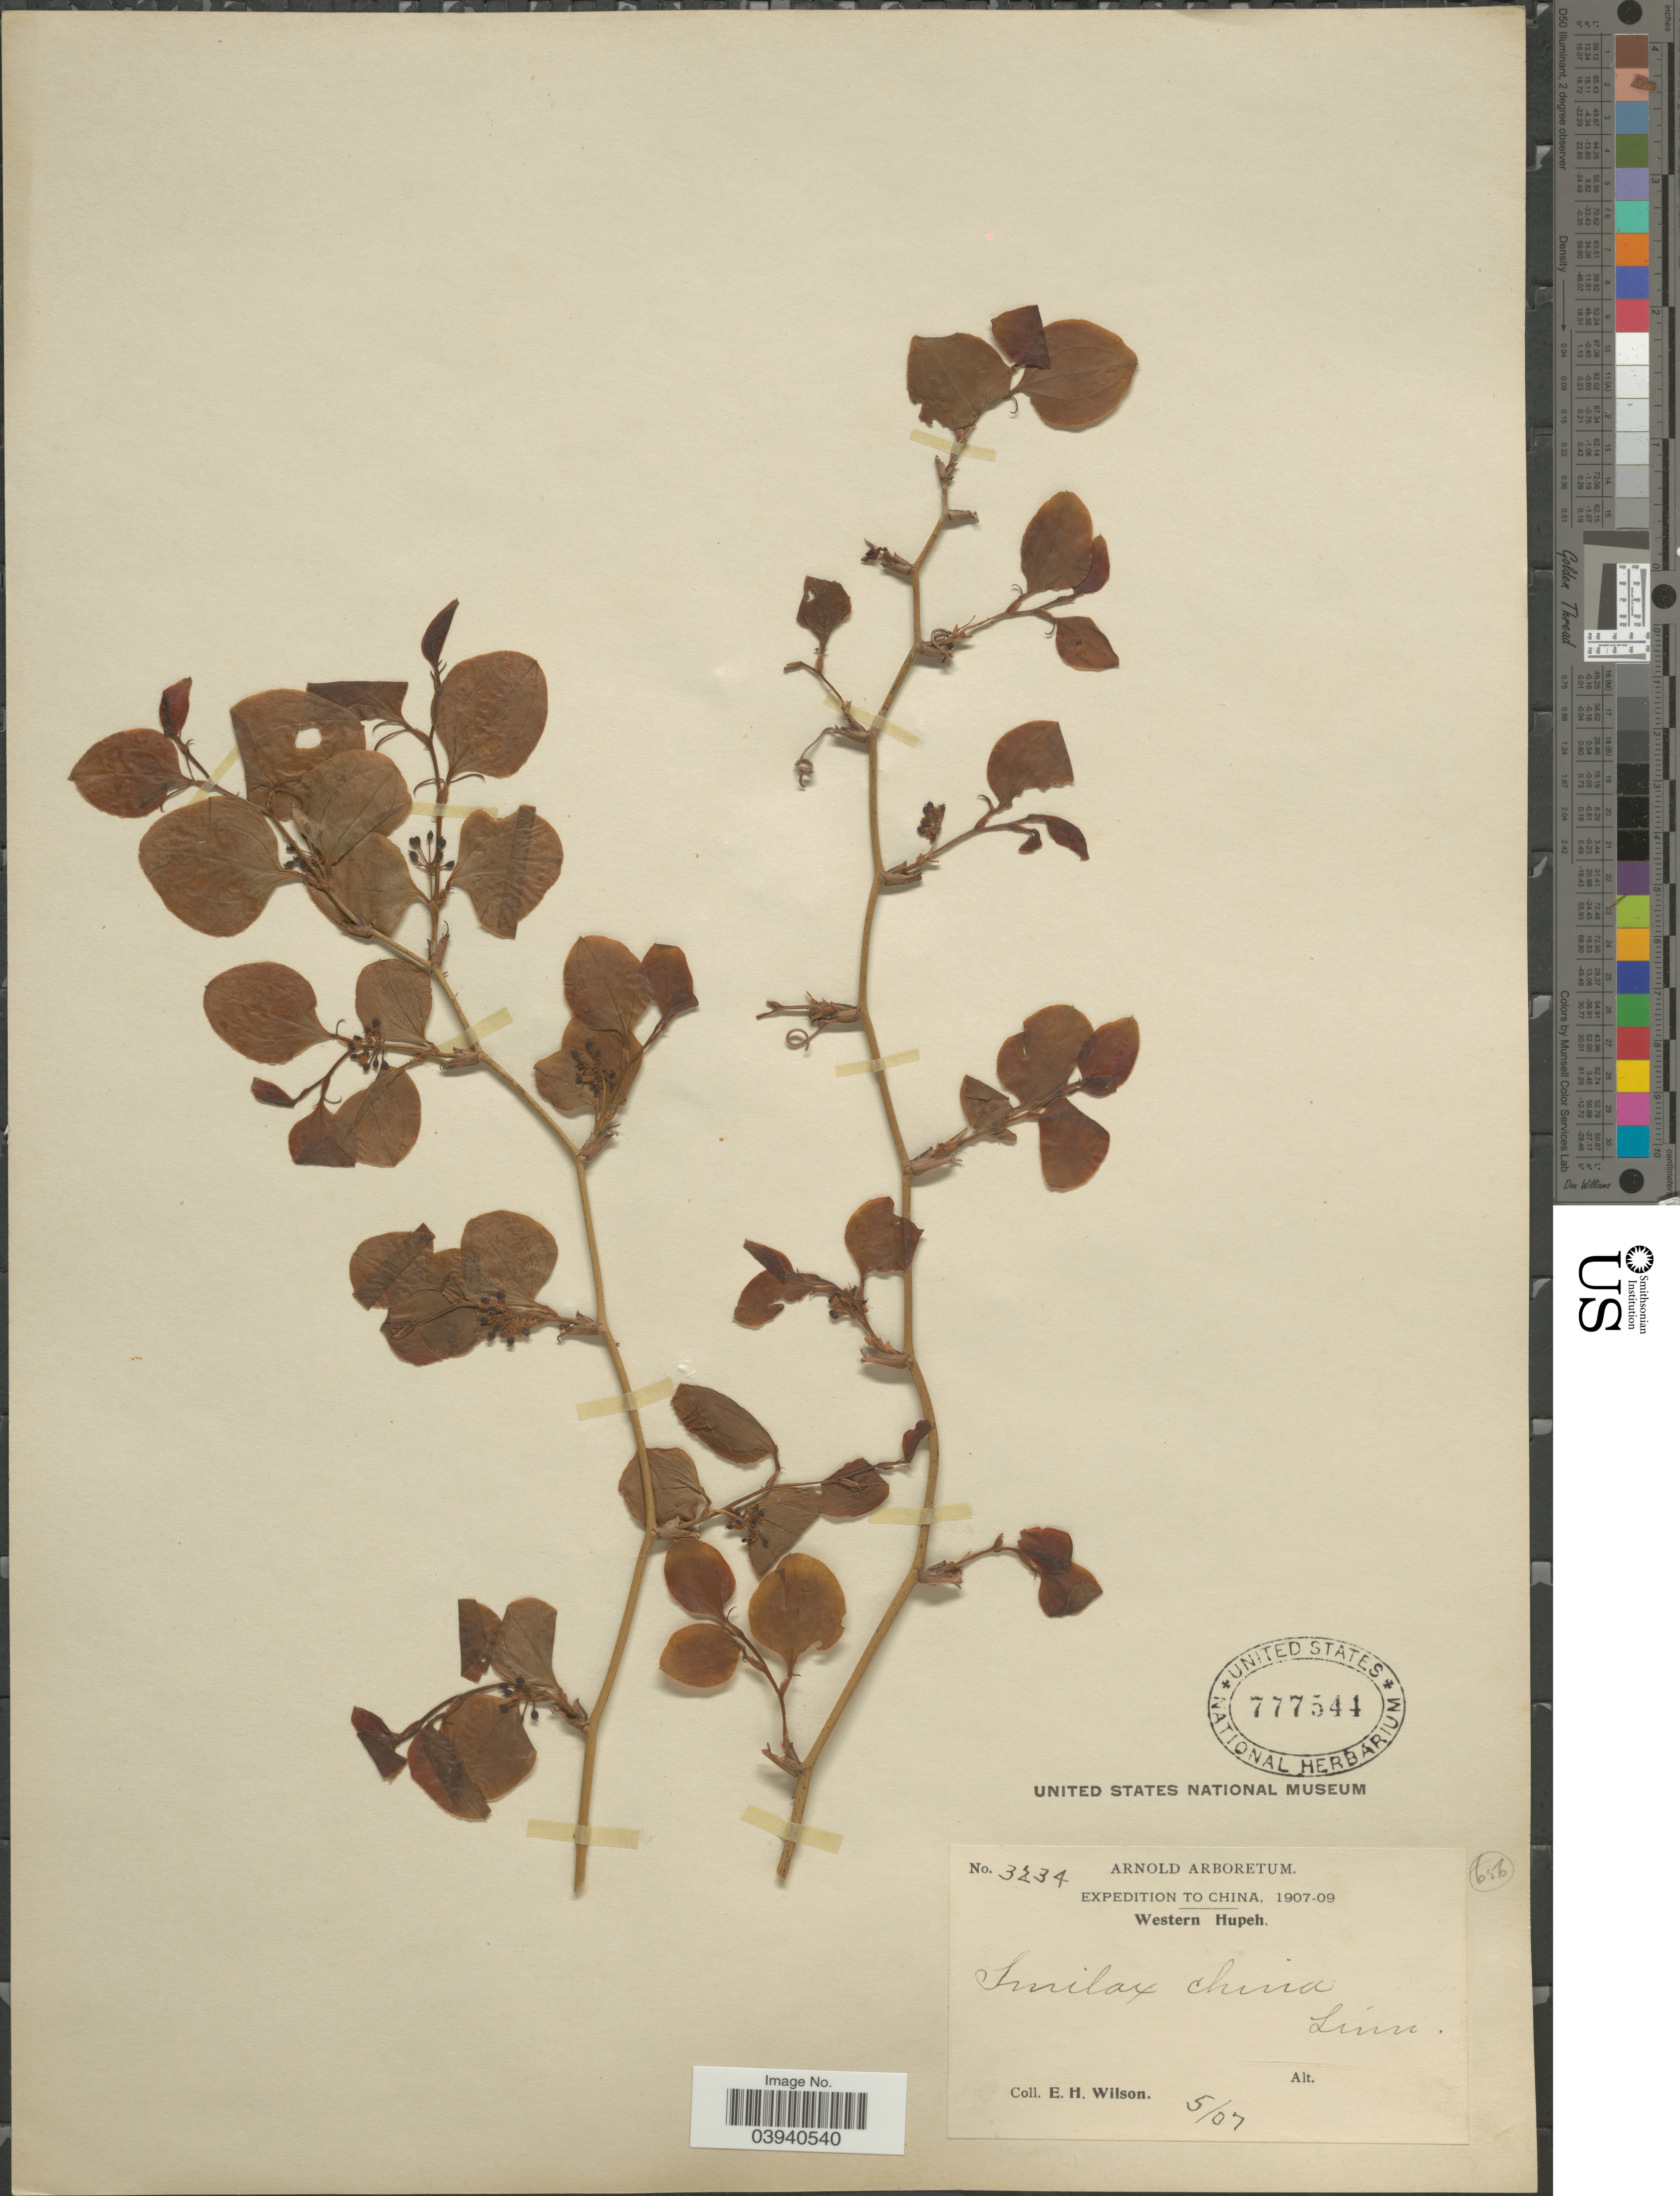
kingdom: Plantae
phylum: Tracheophyta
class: Liliopsida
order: Liliales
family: Smilacaceae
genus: Smilax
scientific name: Smilax china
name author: L.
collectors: E. Wilson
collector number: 3234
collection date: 1907-05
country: China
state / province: Hubei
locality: Western Hupeh.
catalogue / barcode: US 777544